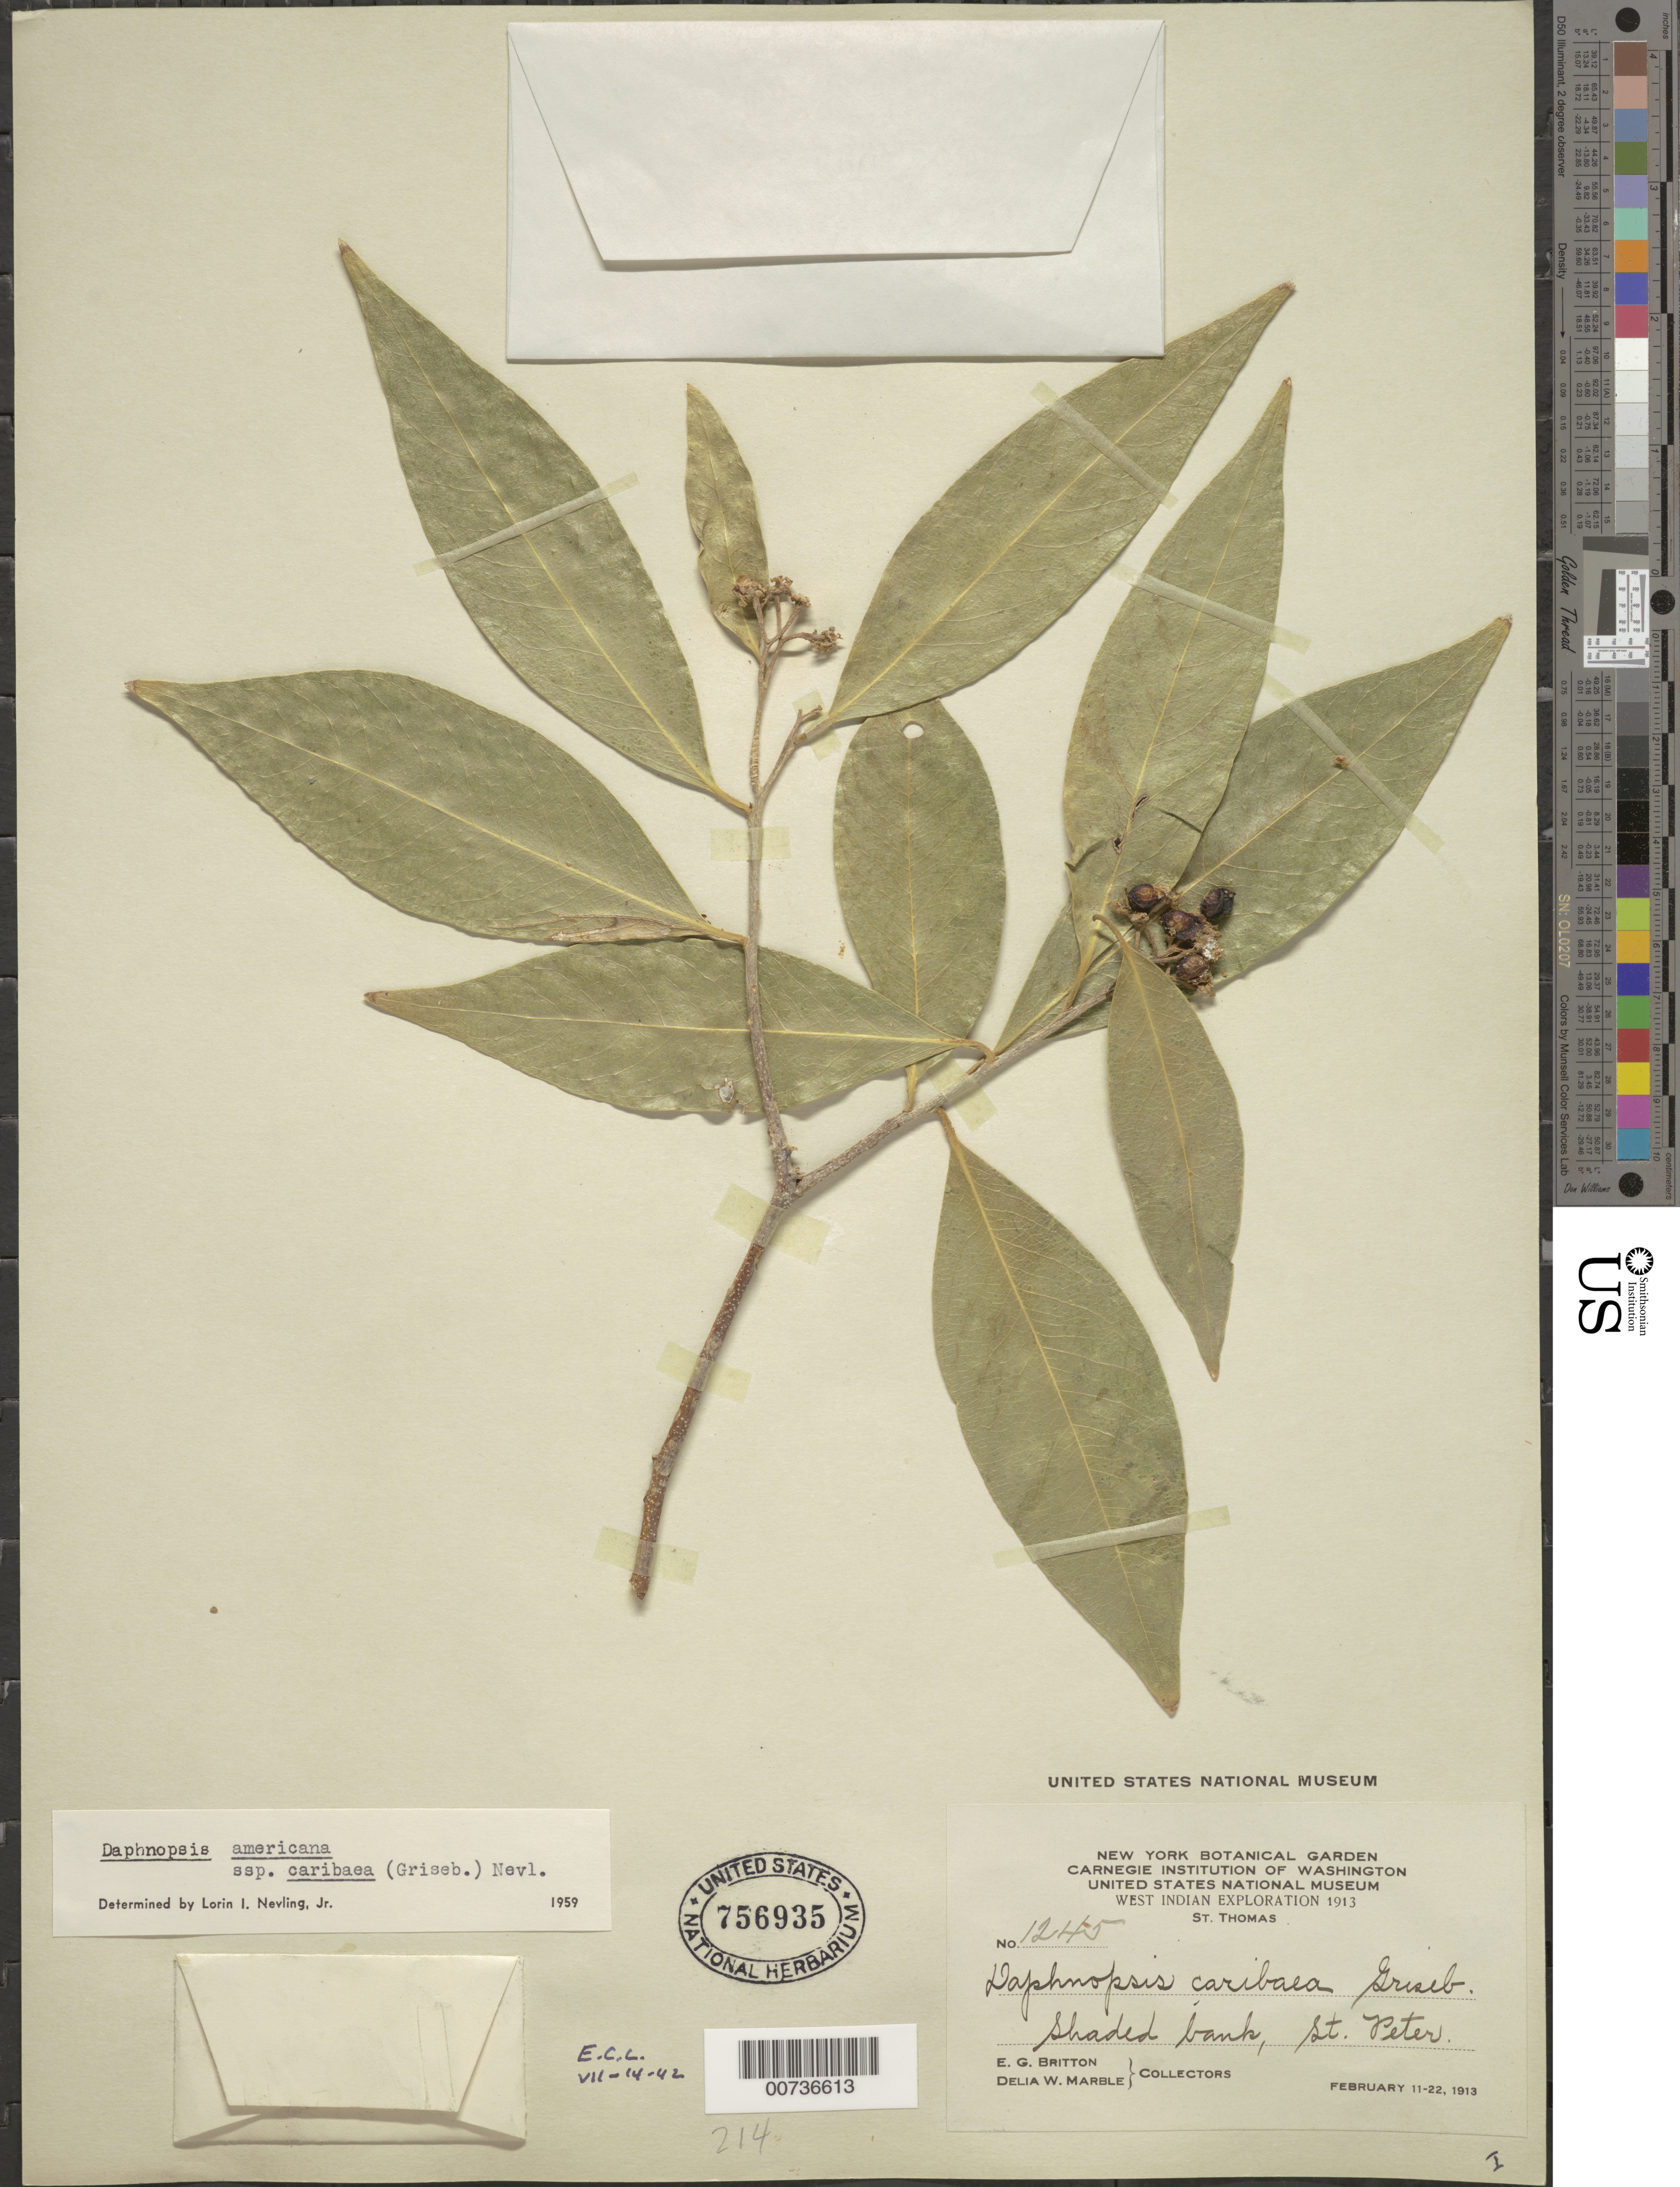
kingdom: Plantae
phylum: Tracheophyta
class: Magnoliopsida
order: Malvales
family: Thymelaeaceae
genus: Daphnopsis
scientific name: Daphnopsis americana subsp. caribaea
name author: (Griseb.) Nevling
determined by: Nevling, L. I., Jr.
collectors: E. G. Britton & D. W. Marble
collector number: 1245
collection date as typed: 11 Feb 1913 to 22 Feb 1913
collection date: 1913-02-11/1913-02-22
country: U.S. Virgin Islands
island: St. Thomas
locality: St. Thomas; St. Peter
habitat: Shaded banks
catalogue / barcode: US 756935